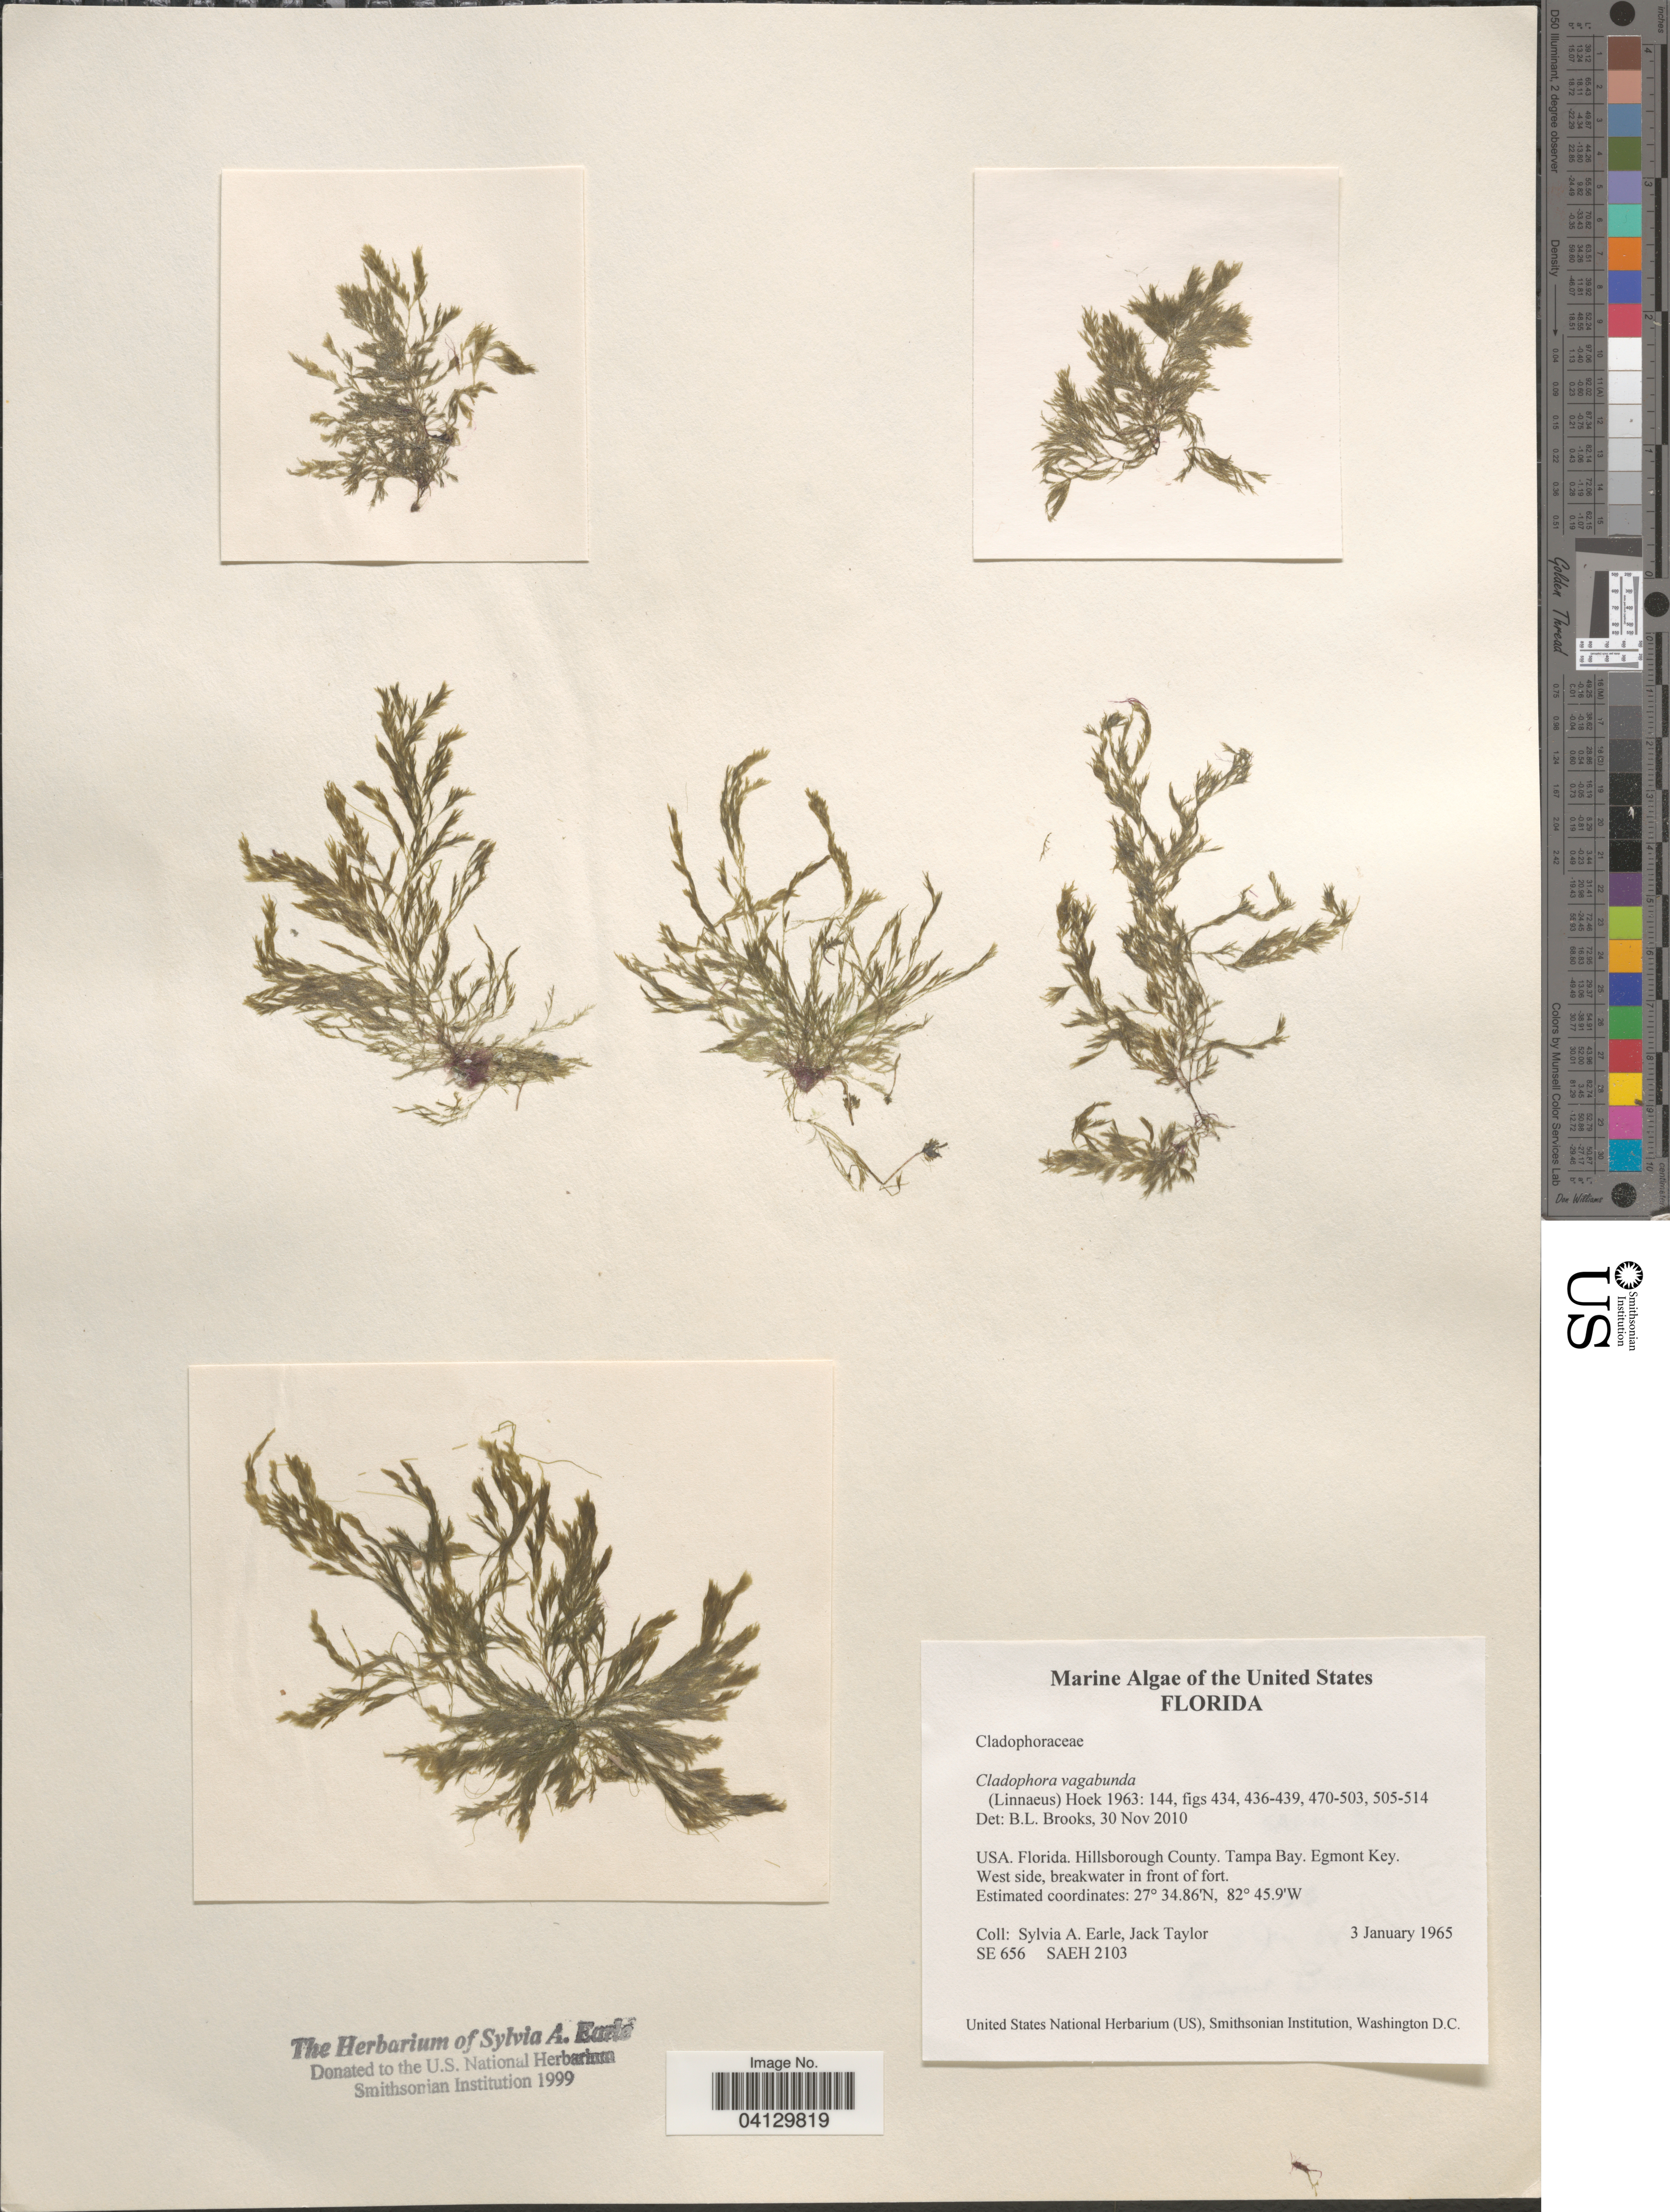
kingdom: Plantae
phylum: Chlorophyta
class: Ulvophyceae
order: Cladophorales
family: Cladophoraceae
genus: Cladophora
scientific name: Cladophora vagabunda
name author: (L.) C. Hoek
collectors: S. A. Earle & J. Taylor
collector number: SE656/SAEH2103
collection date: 1965-01-03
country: United States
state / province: Florida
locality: Hillsboroug County. Tampa Bay. Egmont Key. West side, breakwater in front of fort.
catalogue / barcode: US 329054